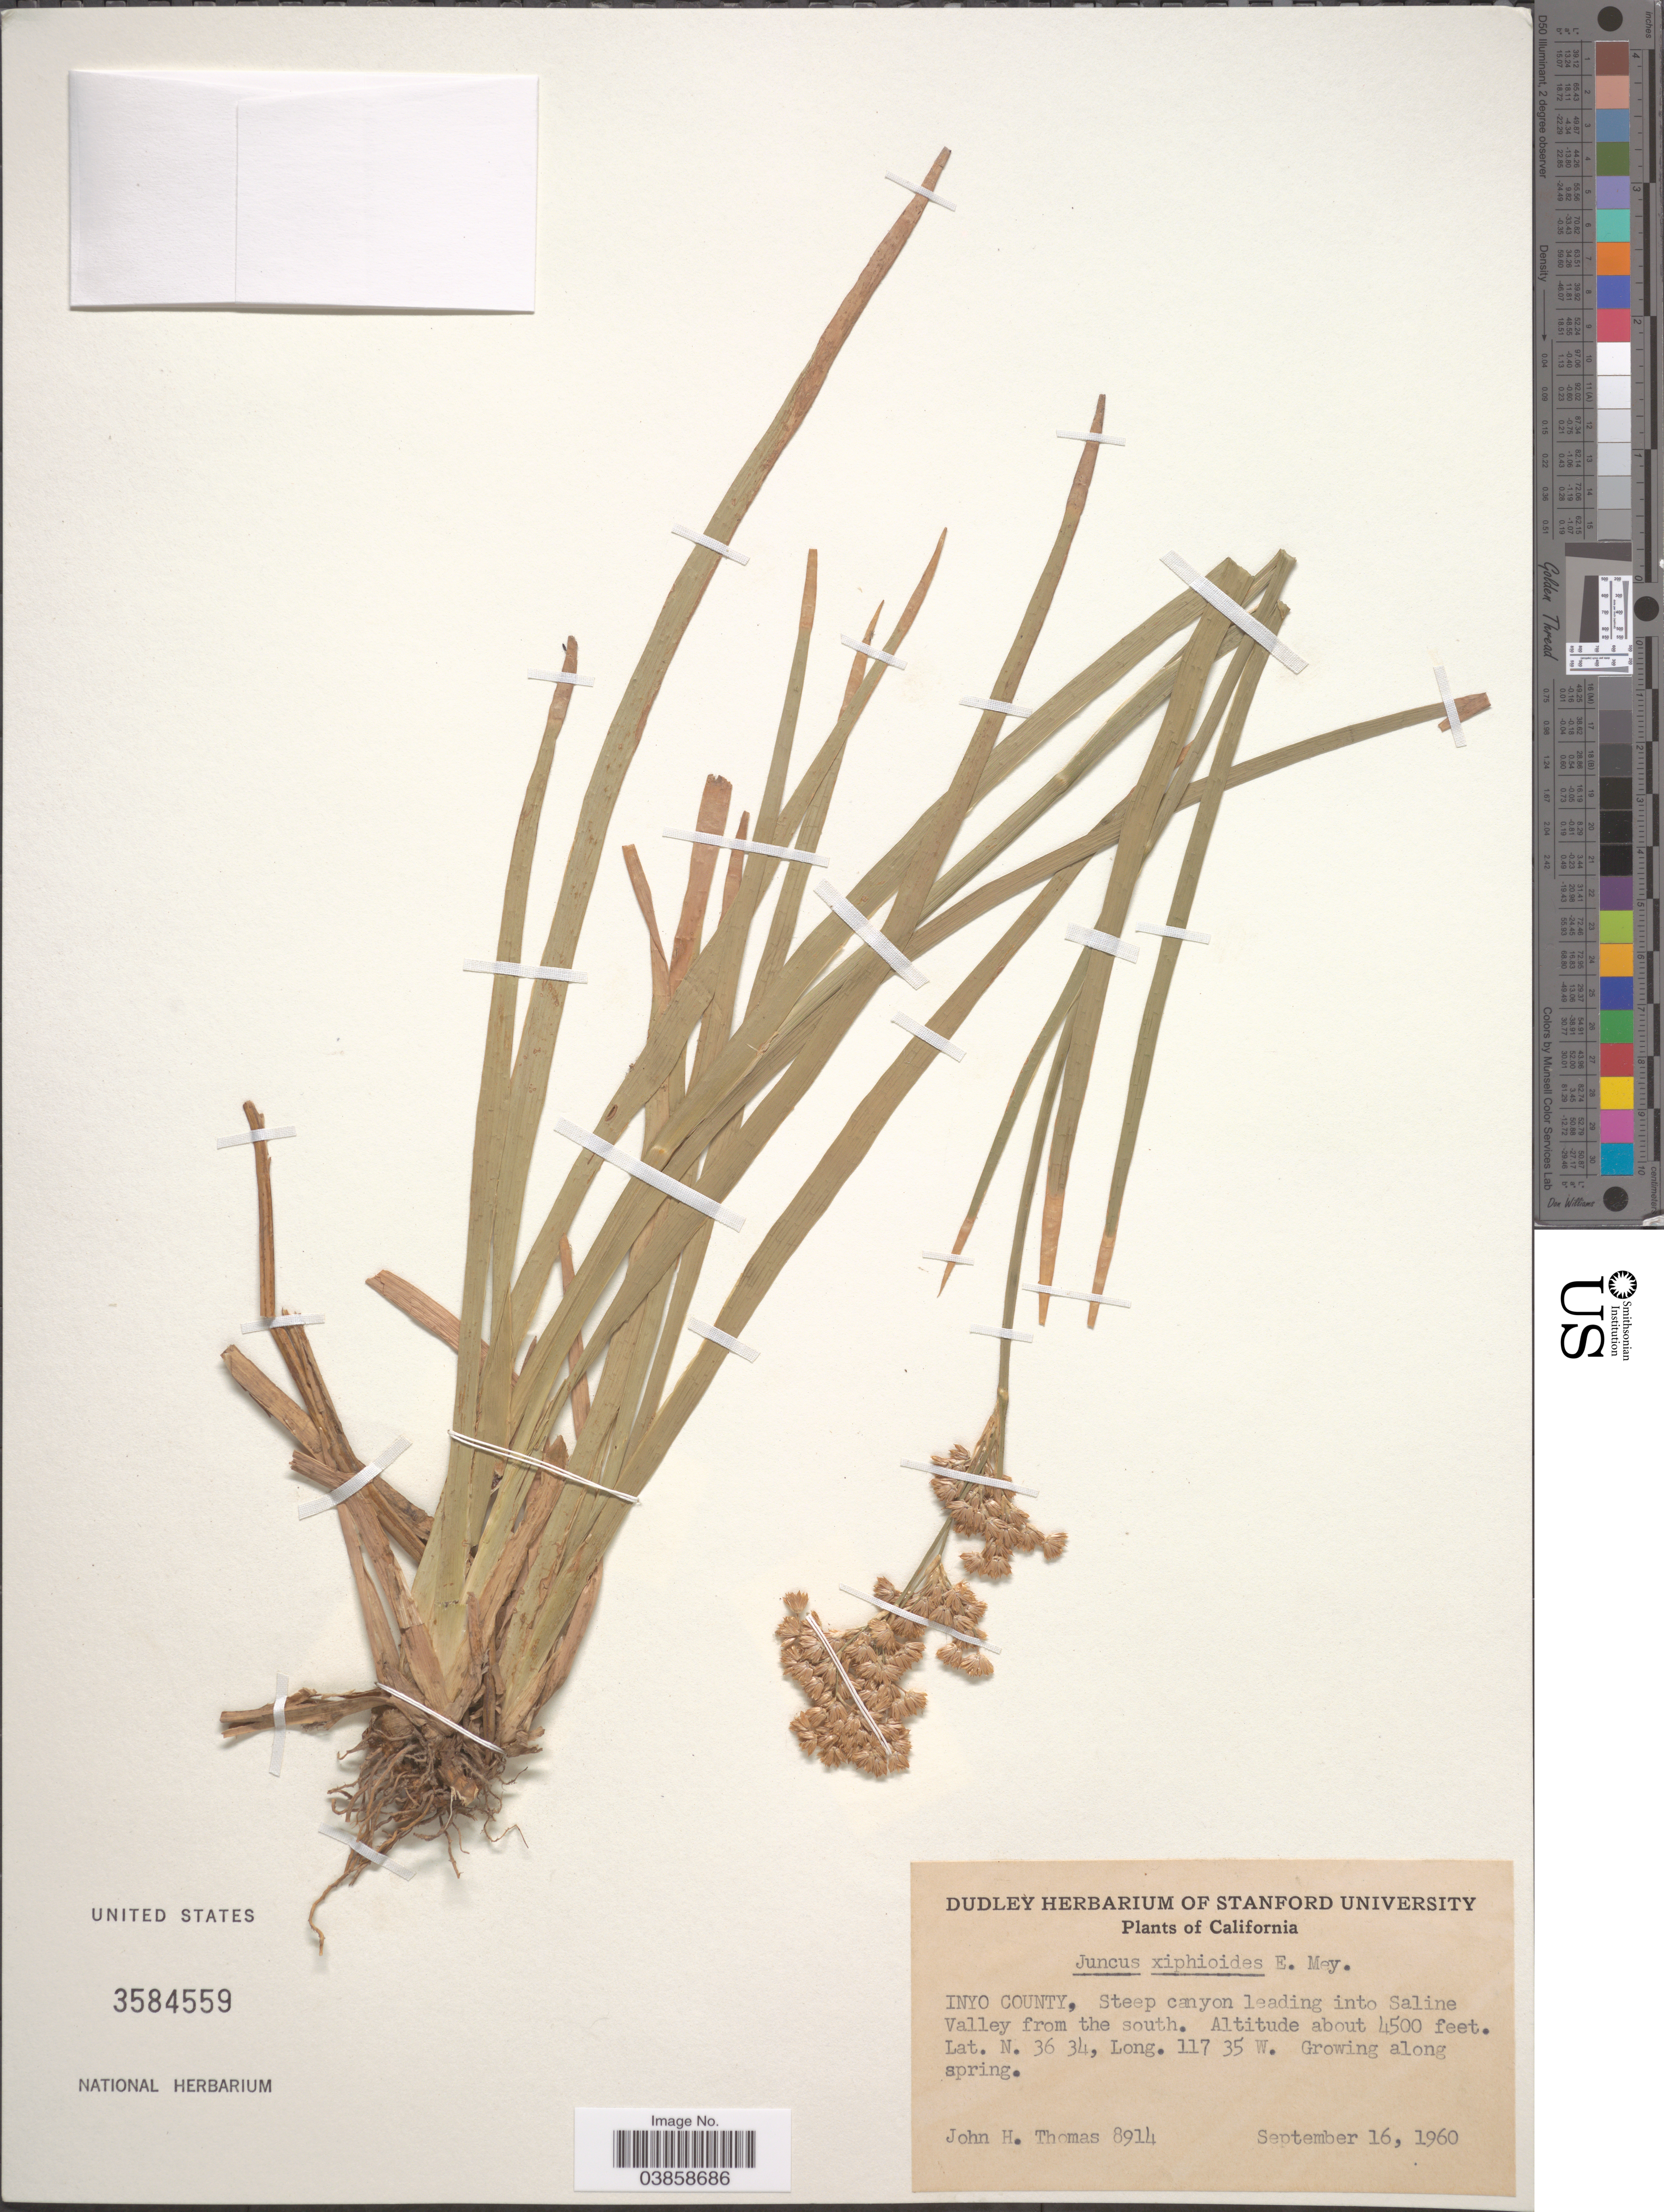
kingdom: Plantae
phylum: Tracheophyta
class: Liliopsida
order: Poales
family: Juncaceae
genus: Juncus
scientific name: Juncus xiphioides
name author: E. Mey.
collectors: J. H. Thomas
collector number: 8914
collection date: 1960-09-16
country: United States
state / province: California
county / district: Inyo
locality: Inyo County, Steep canyon leading into Saline Valley from the south.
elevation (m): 1372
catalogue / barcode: US 3584559